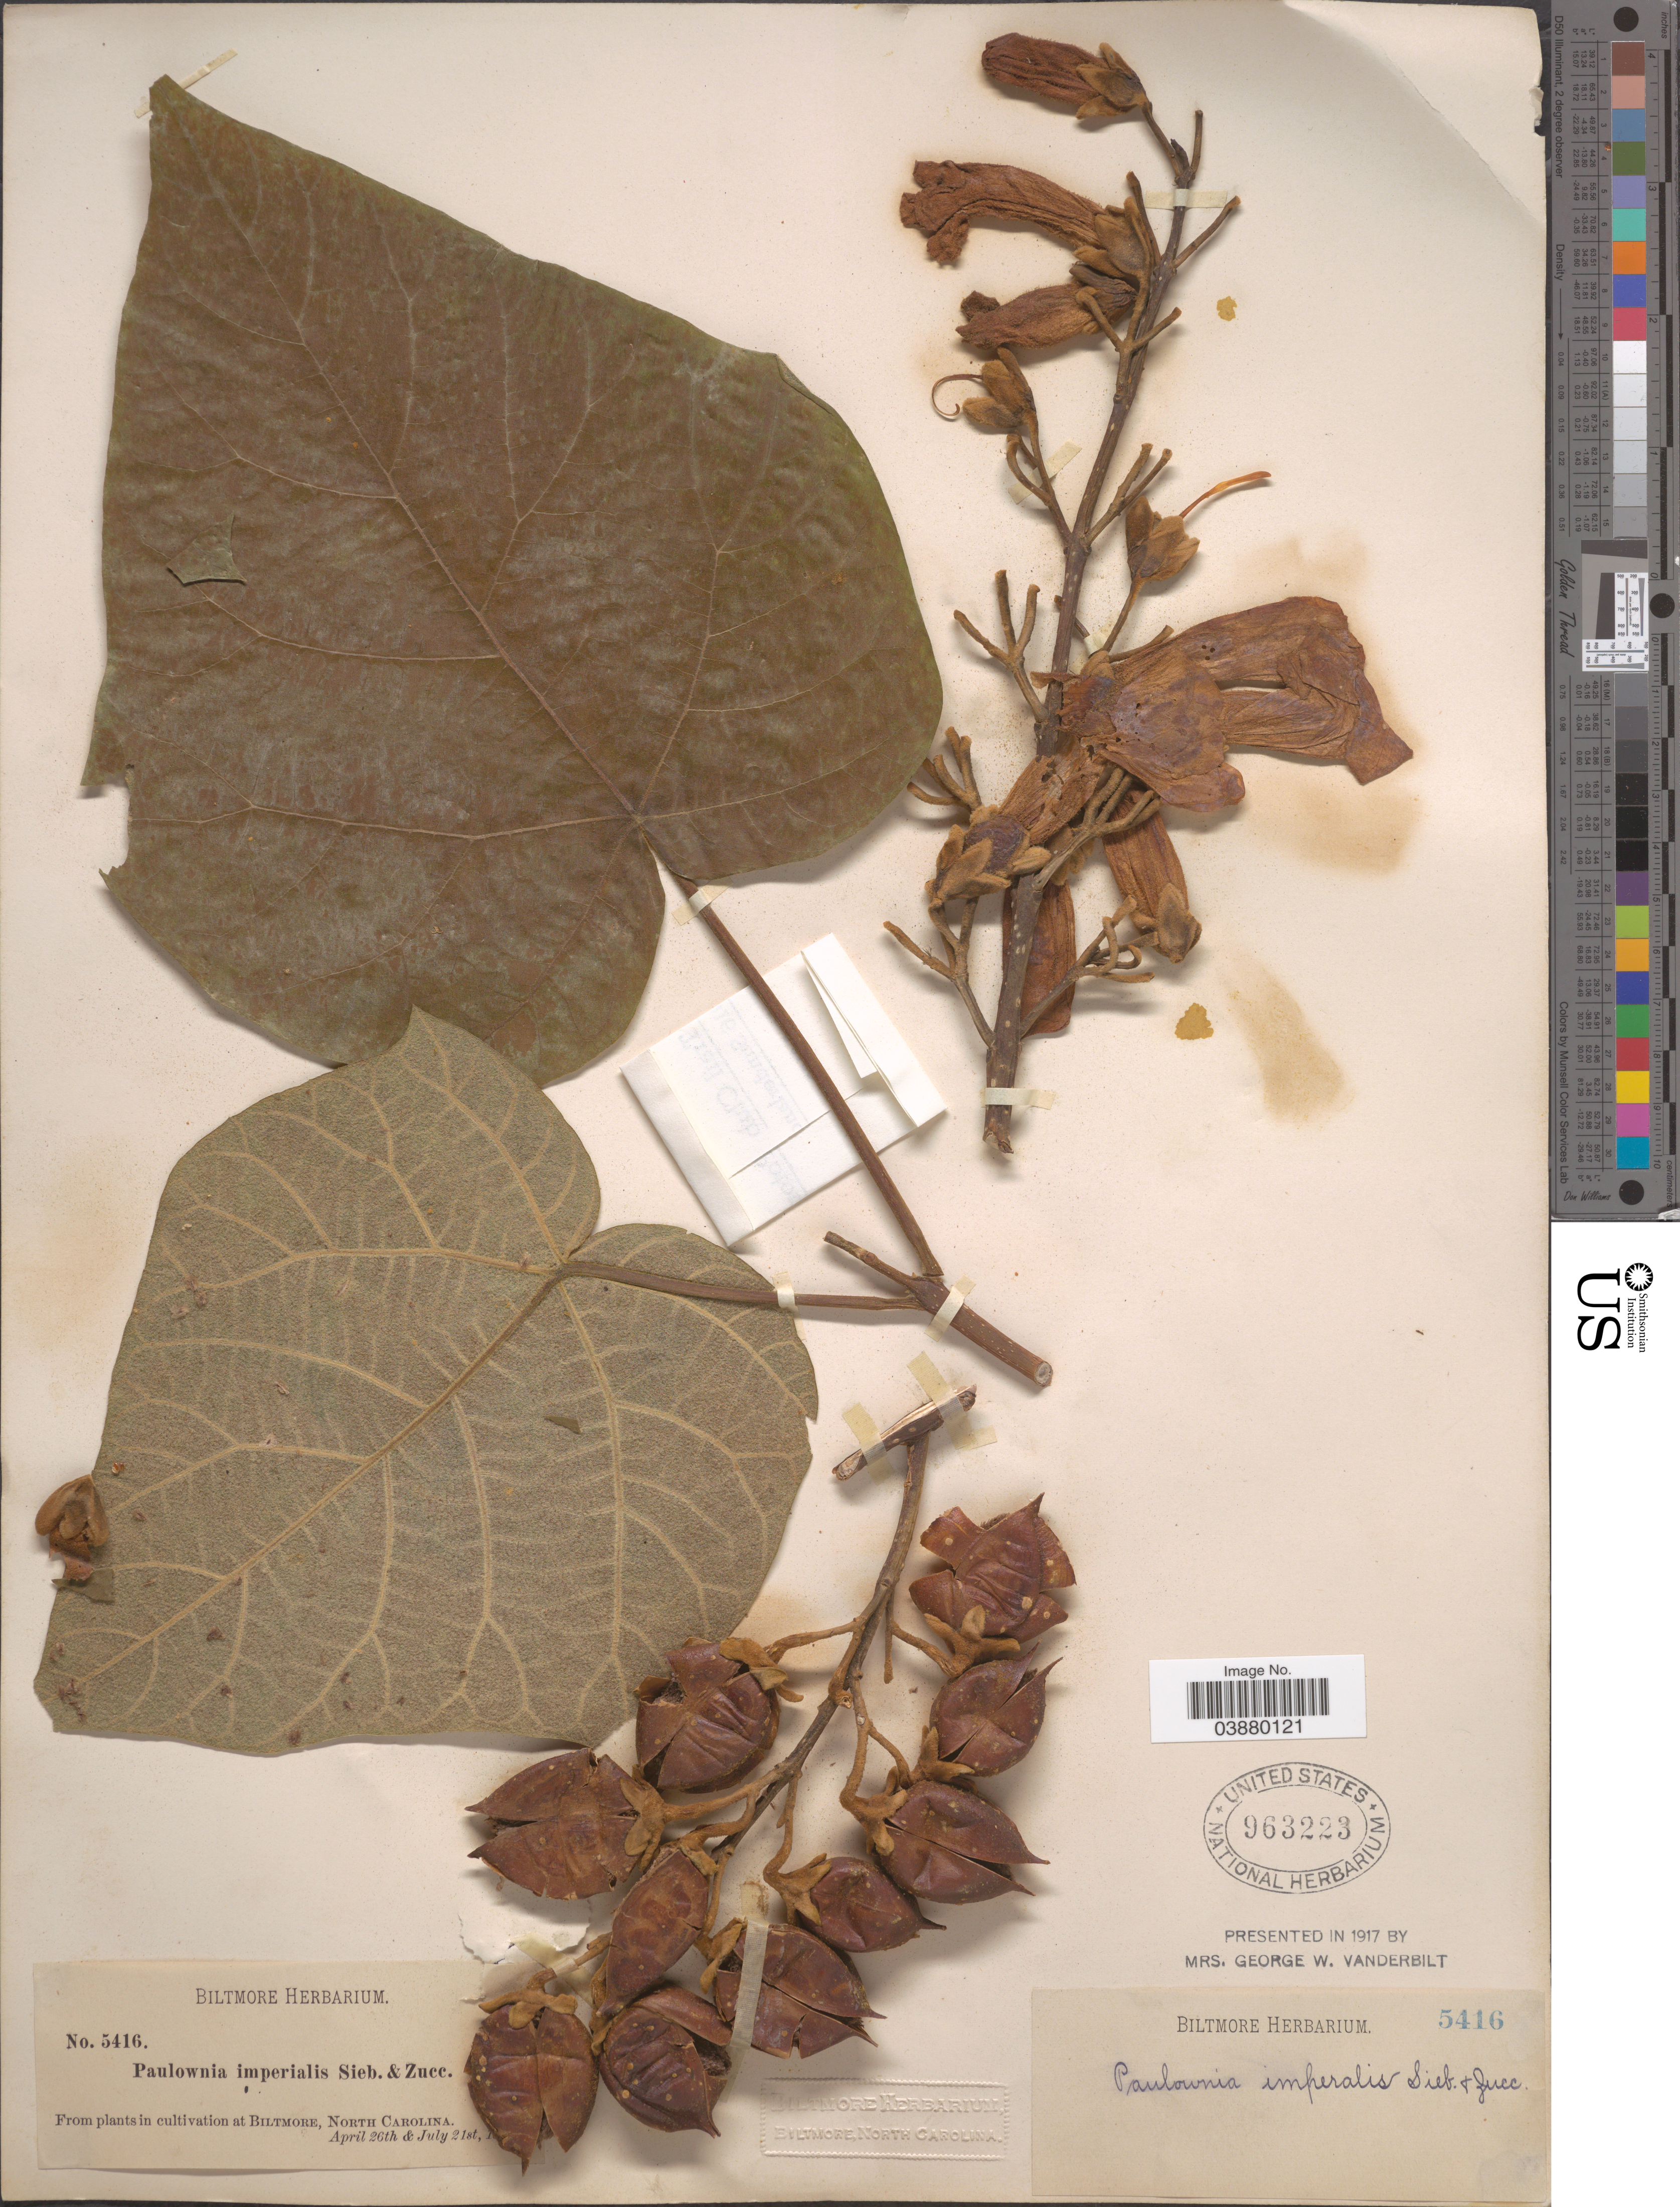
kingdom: Plantae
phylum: Tracheophyta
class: Magnoliopsida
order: Lamiales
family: Paulowniaceae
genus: Paulownia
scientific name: Paulownia tomentosa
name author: (Thunb.) Siebold & Zucc. ex Steud.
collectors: ex herb. Biltmore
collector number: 5416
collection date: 1897-04-26/1897-07-21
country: United States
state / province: North Carolina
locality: Biltmore.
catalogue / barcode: US 963223